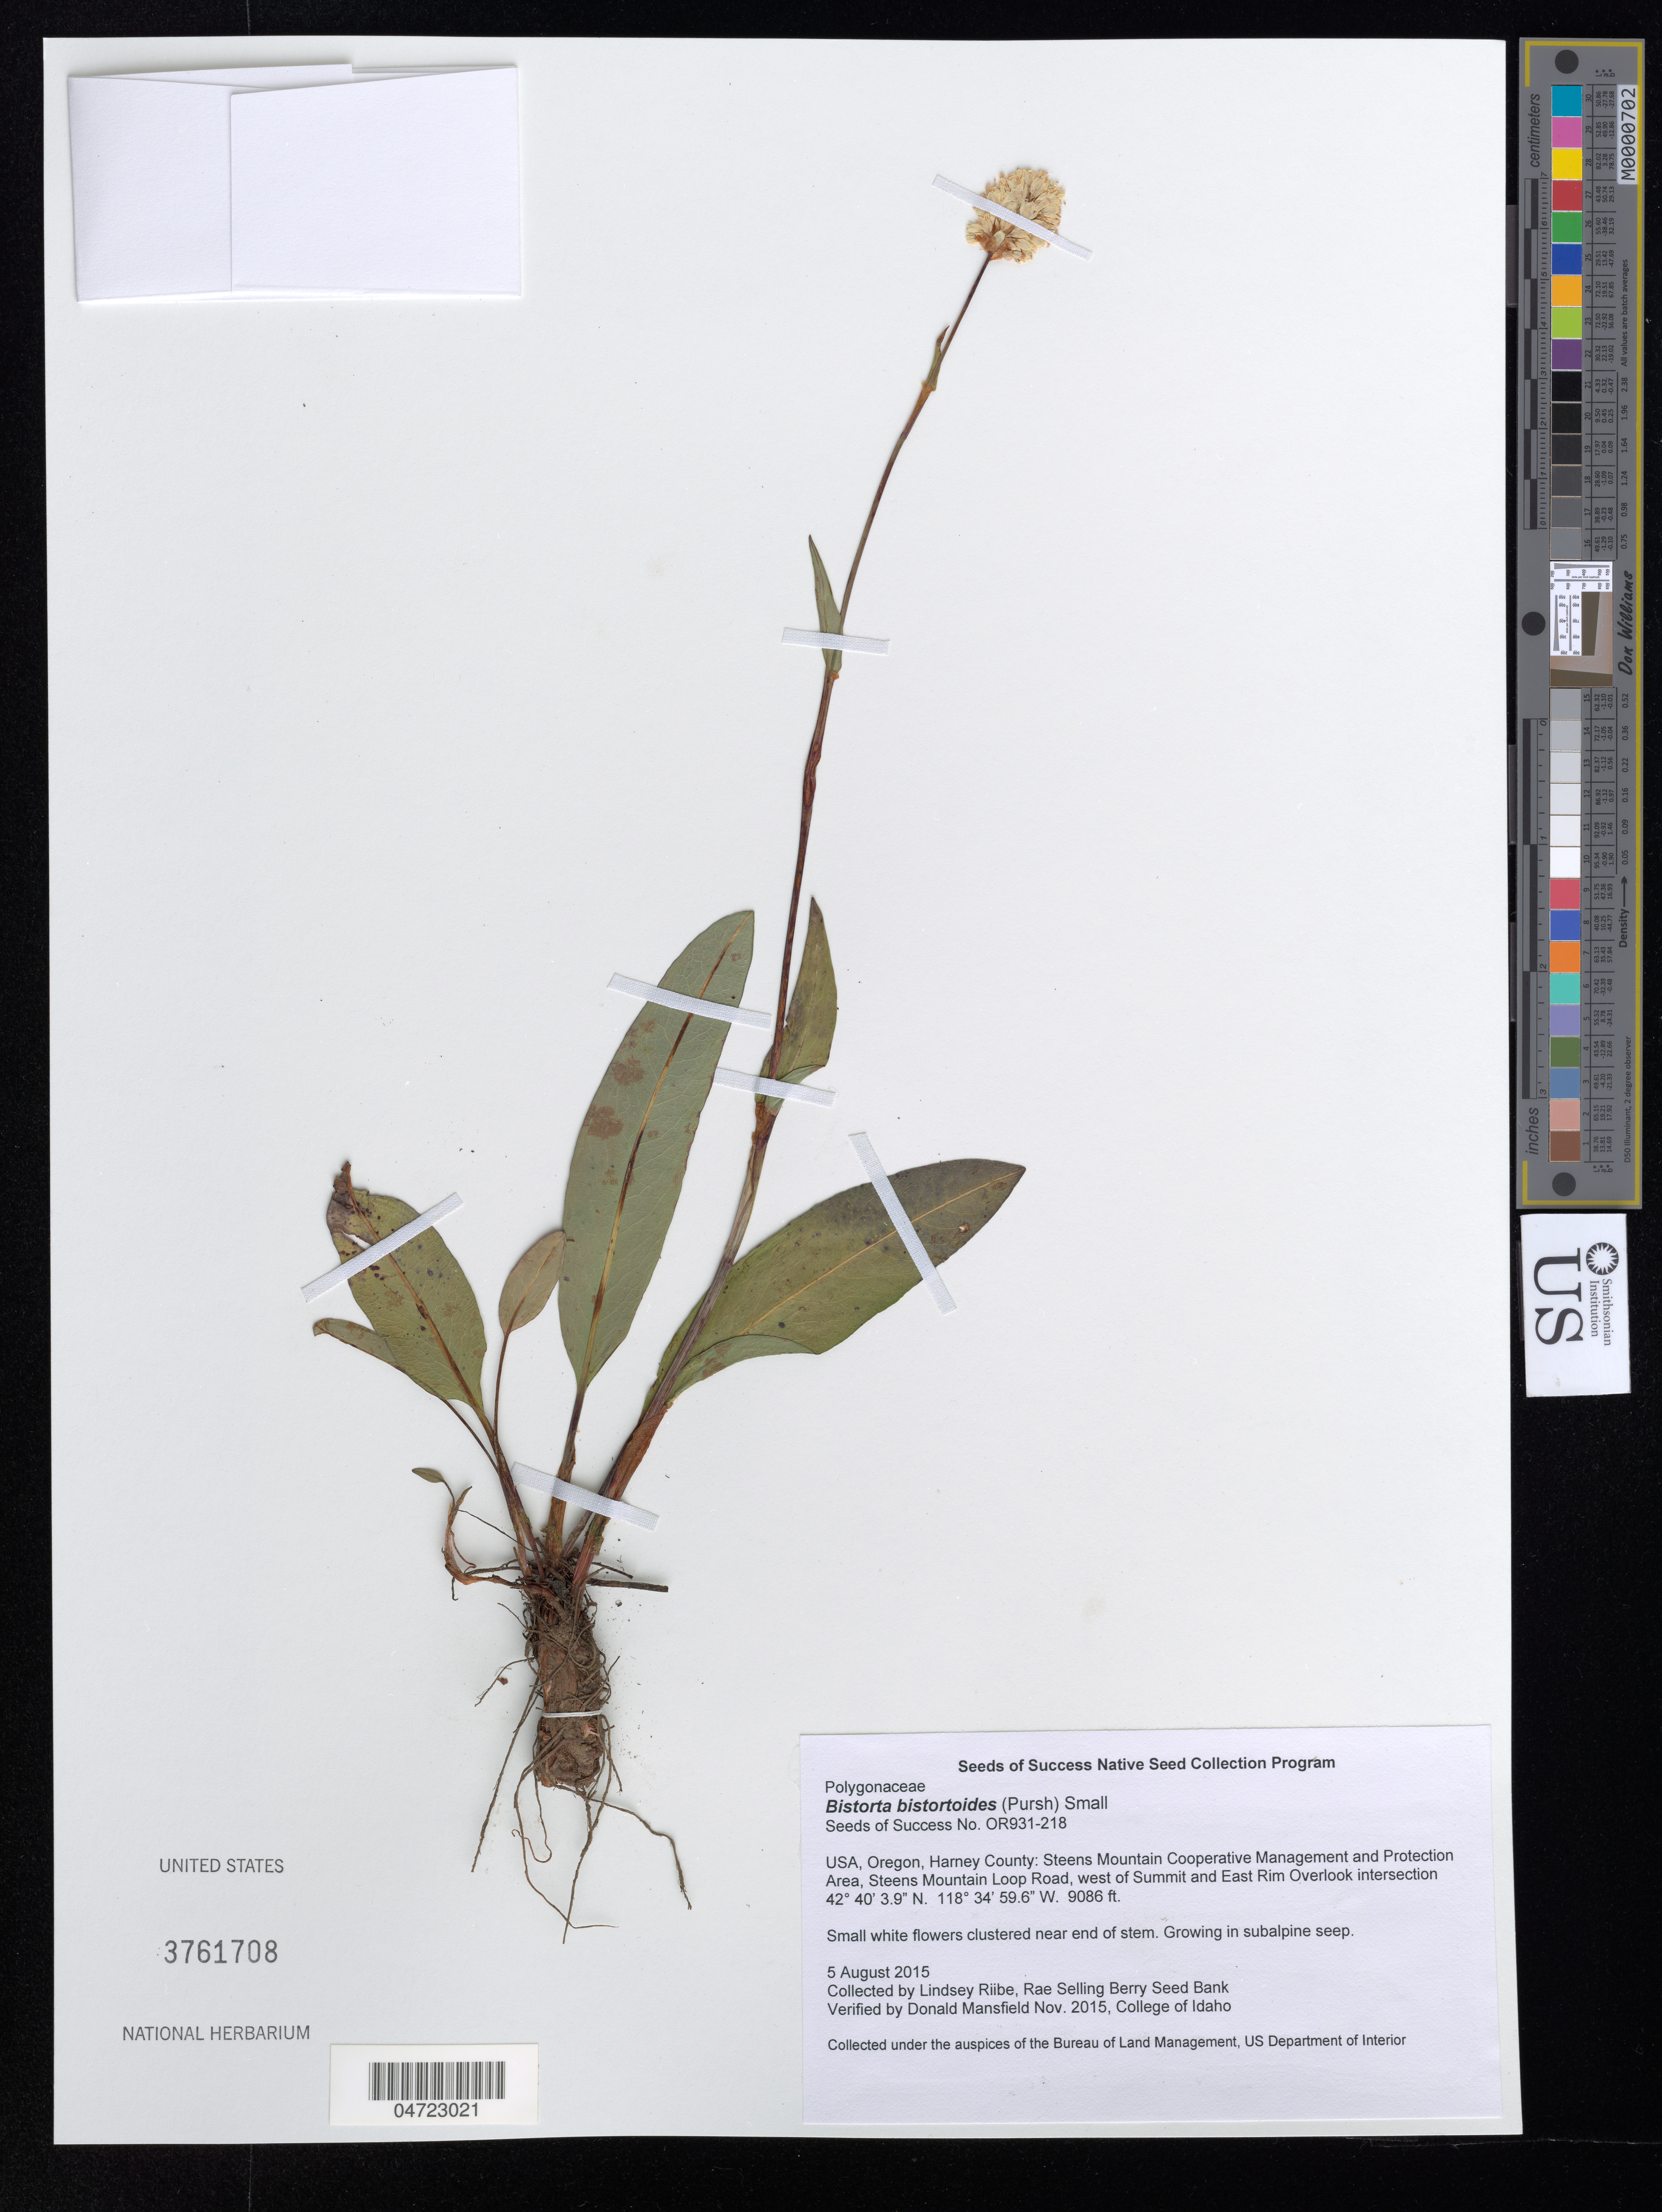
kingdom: Plantae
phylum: Tracheophyta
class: Magnoliopsida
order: Caryophyllales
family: Polygonaceae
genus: Bistorta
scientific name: Bistorta bistortoides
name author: (Pursh) Small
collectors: L. Riibe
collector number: OR931-218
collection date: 2015-08-05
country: United States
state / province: Oregon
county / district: Harney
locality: Harney County: Steens Mountain Cooperative Management and Protection Area, Steens Mountain Loop Road, west of Summit and East Rim Overlook intersection.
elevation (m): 2769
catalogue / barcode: US 3761708